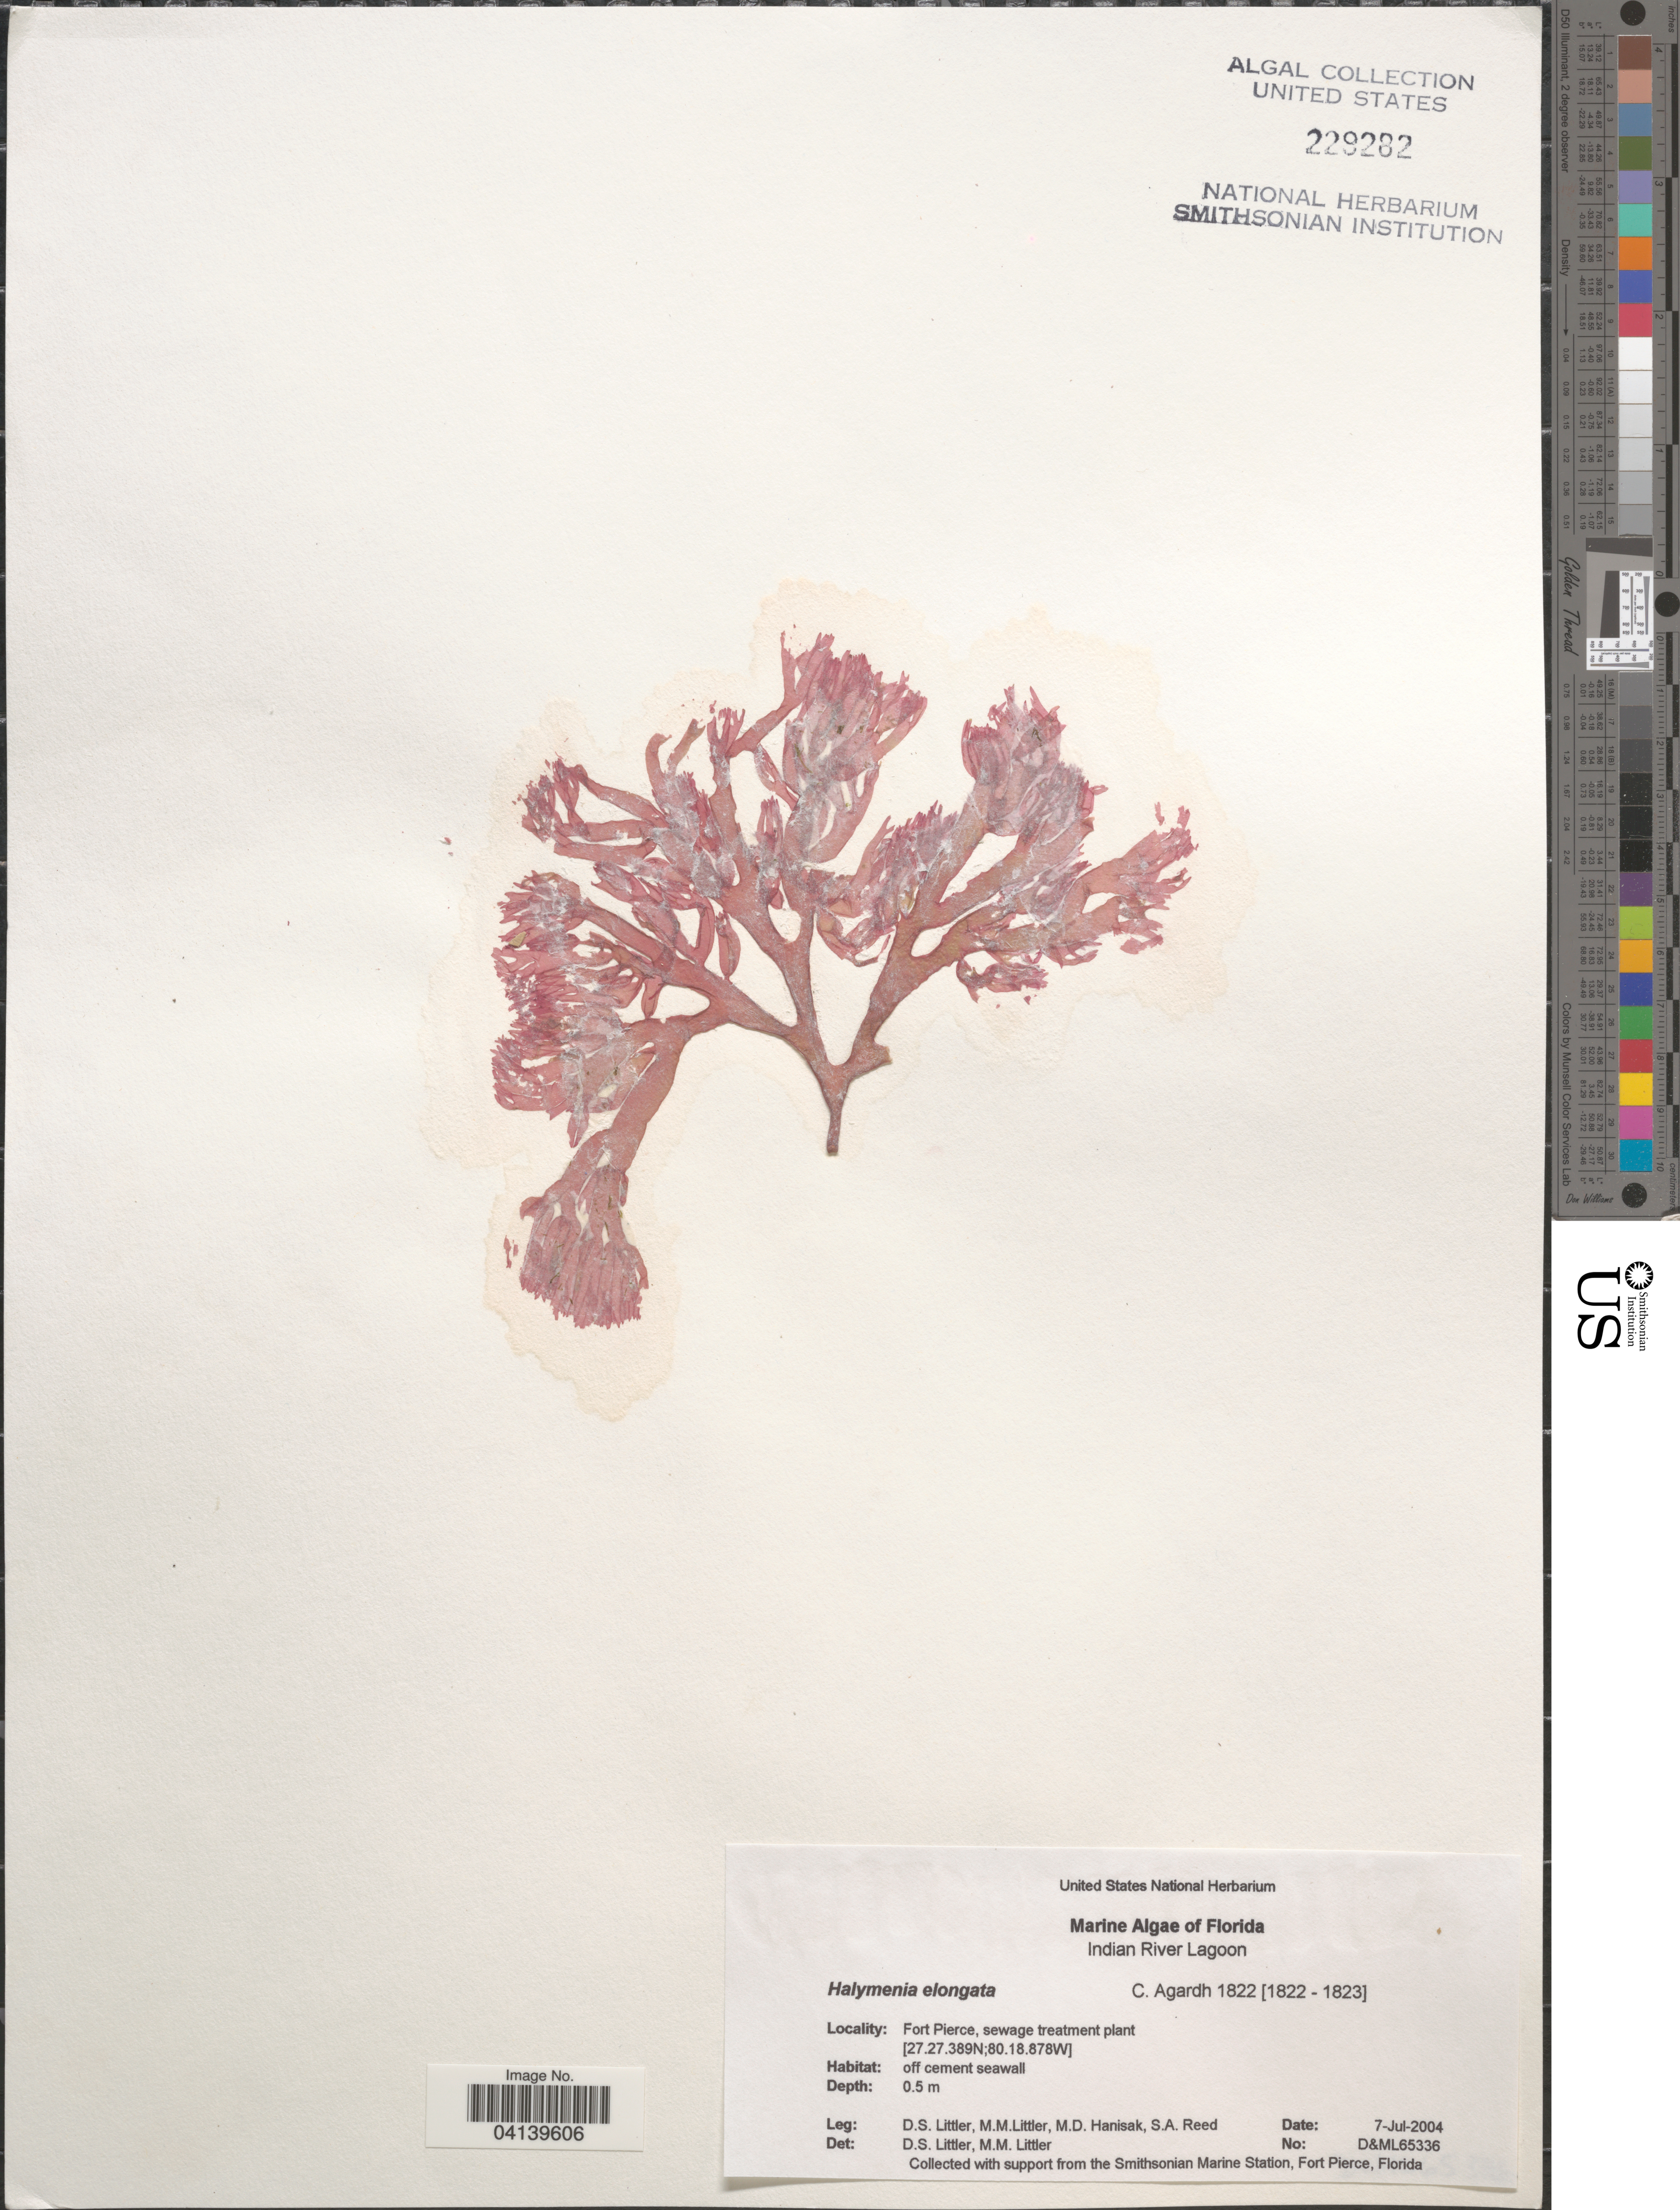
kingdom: Plantae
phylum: Rhodophyta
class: Florideophyceae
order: Halymeniales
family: Halymeniaceae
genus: Halymenia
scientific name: Halymenia elongata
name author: C. Agardh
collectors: D. S. Littler, M. Hanisak & S. Reed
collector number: D&ML65336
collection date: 2004-07-07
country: United States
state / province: Florida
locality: Indian River Lagoon. Fort Pierce, sewage treatment plant.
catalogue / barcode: US 229282